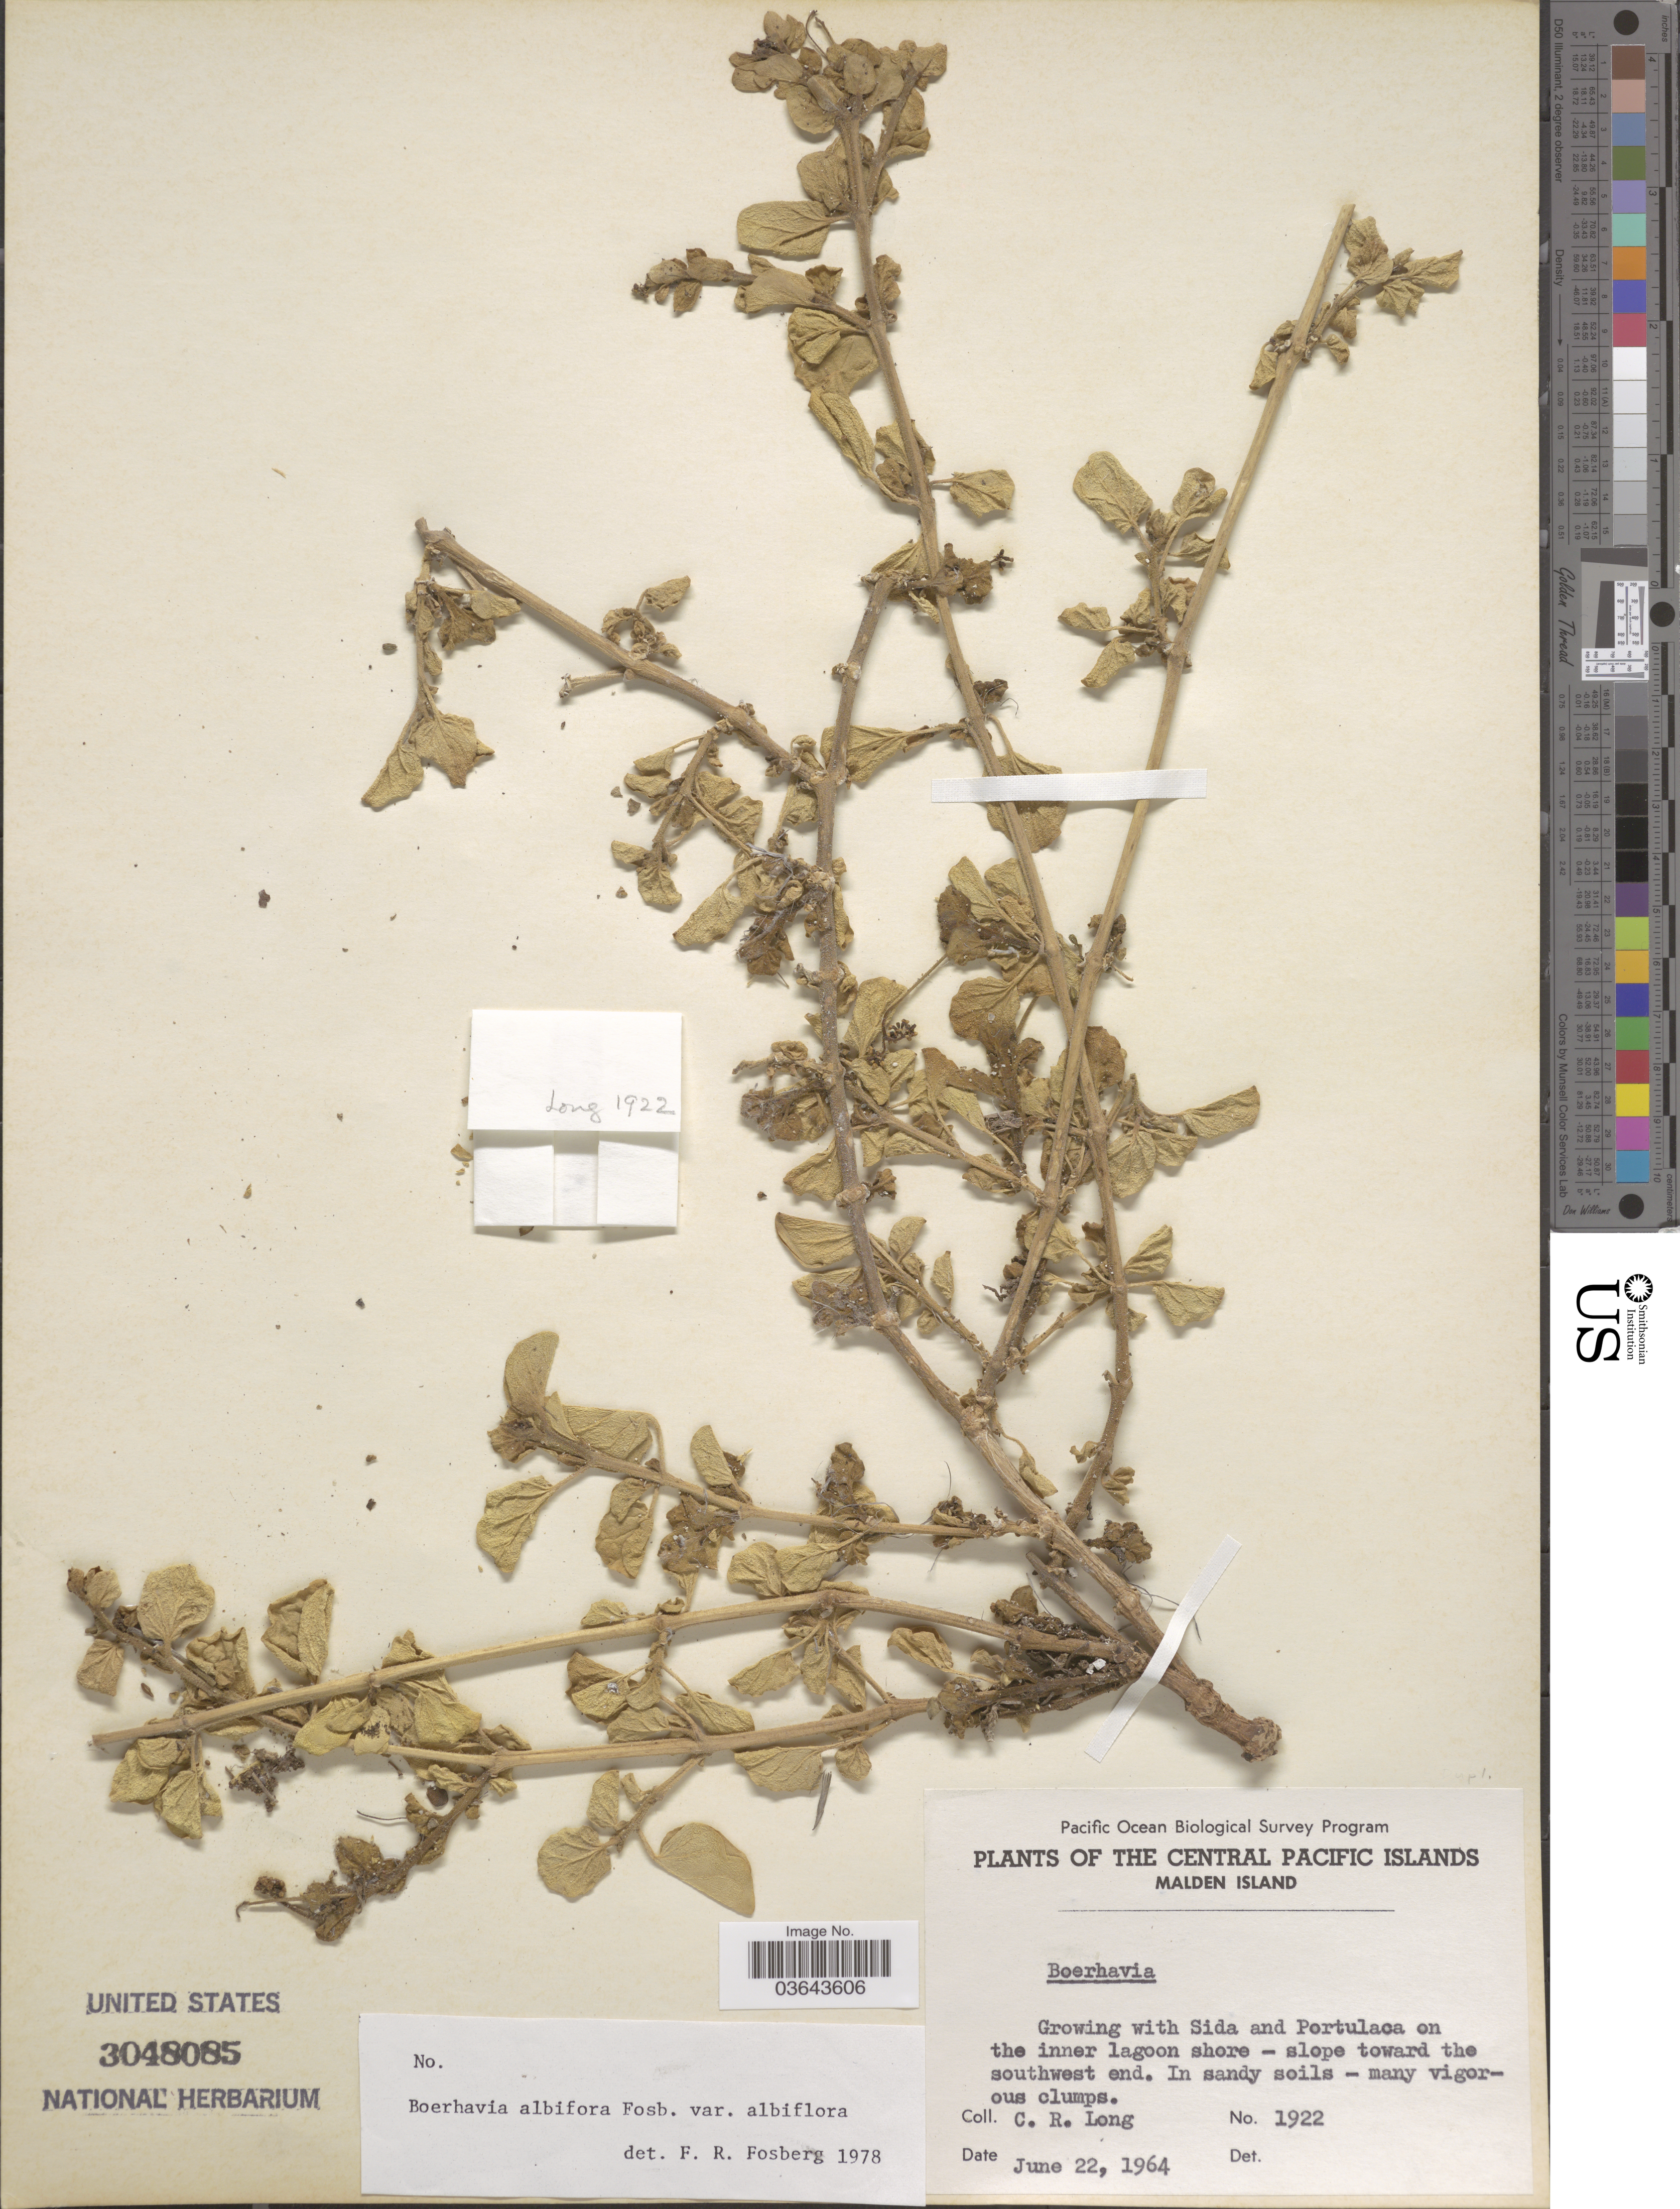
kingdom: Plantae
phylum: Tracheophyta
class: Magnoliopsida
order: Caryophyllales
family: Nyctaginaceae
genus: Boerhavia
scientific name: Boerhavia albiflora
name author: Fosberg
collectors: C. R. Long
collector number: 1922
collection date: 1964-06-22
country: Kiribati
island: Malden Island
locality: The Central Pacific Islands. Malden Island. On the inner lagoon shore-slope toward the southwest end.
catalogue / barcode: US 3048085